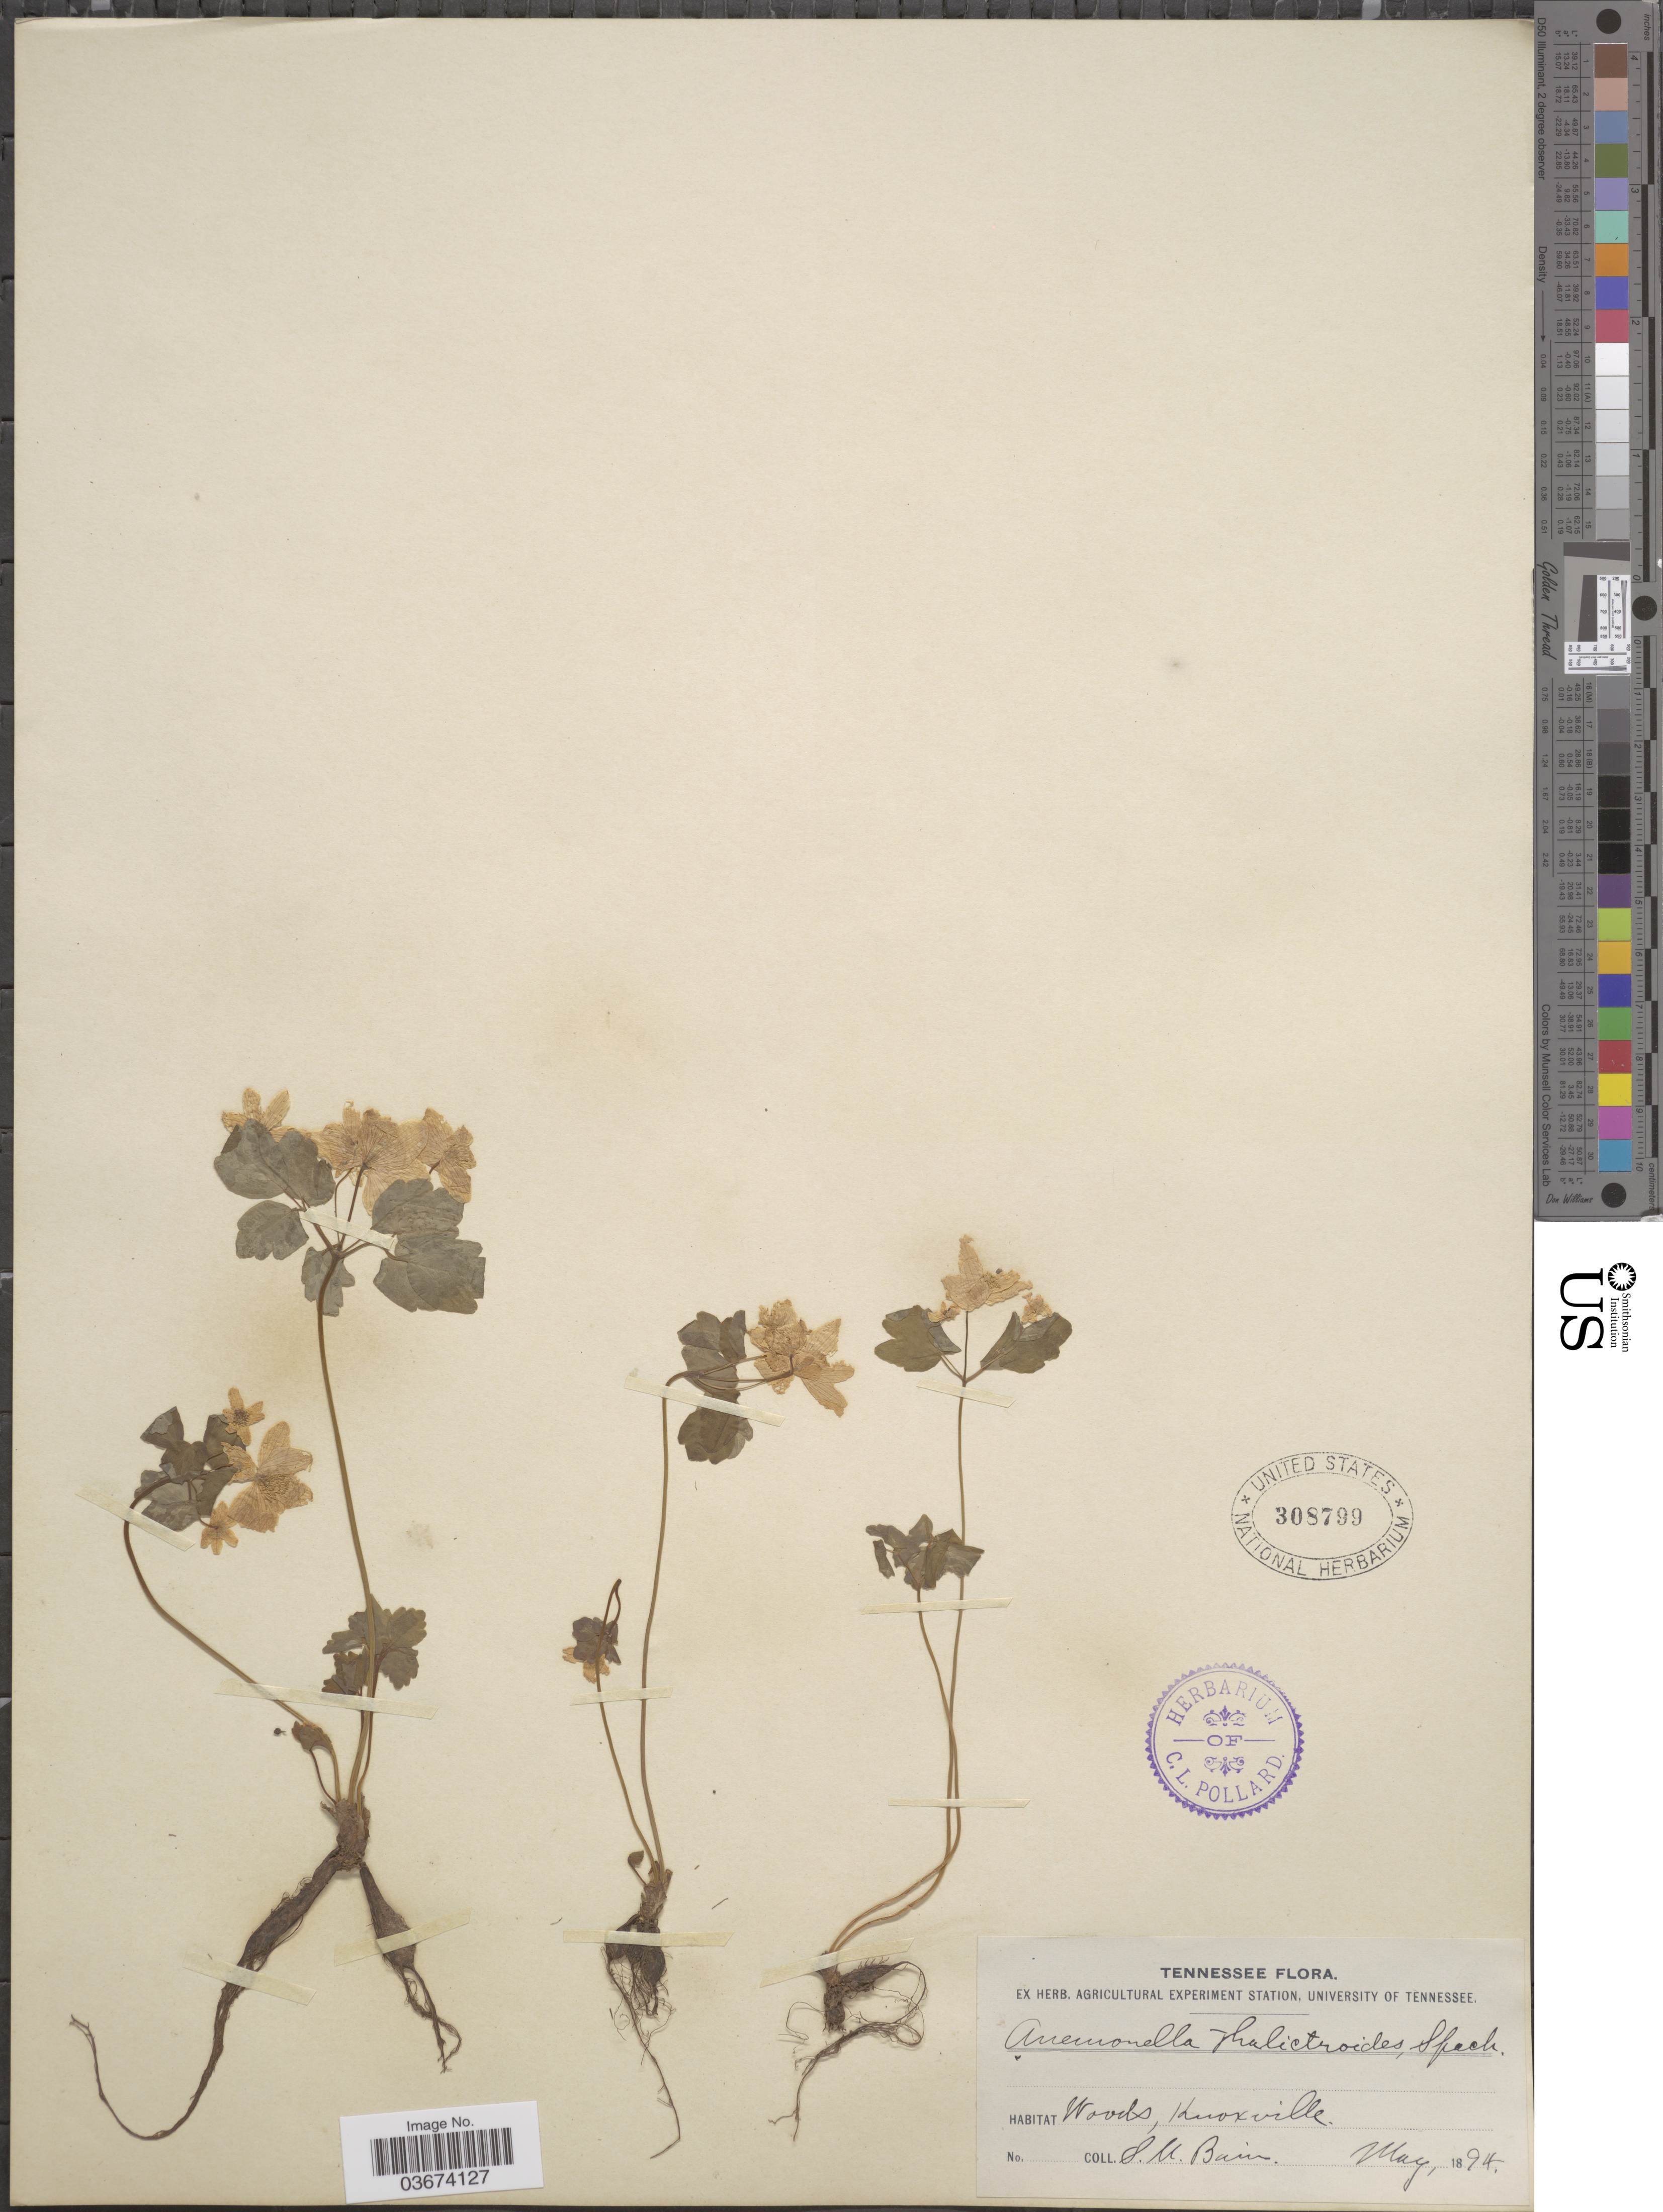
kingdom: Plantae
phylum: Tracheophyta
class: Magnoliopsida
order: Ranunculales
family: Ranunculaceae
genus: Thalictrum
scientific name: Thalictrum thalictroides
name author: (L.) A.J. Eames & B. Boivin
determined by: Strong, M. T., (US), Smithsonian Institution - National Museum of Natural History (UNITED STATES)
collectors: S. M. Bain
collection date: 1894-05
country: United States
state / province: Tennessee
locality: Knoxville.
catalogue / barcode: US 308799